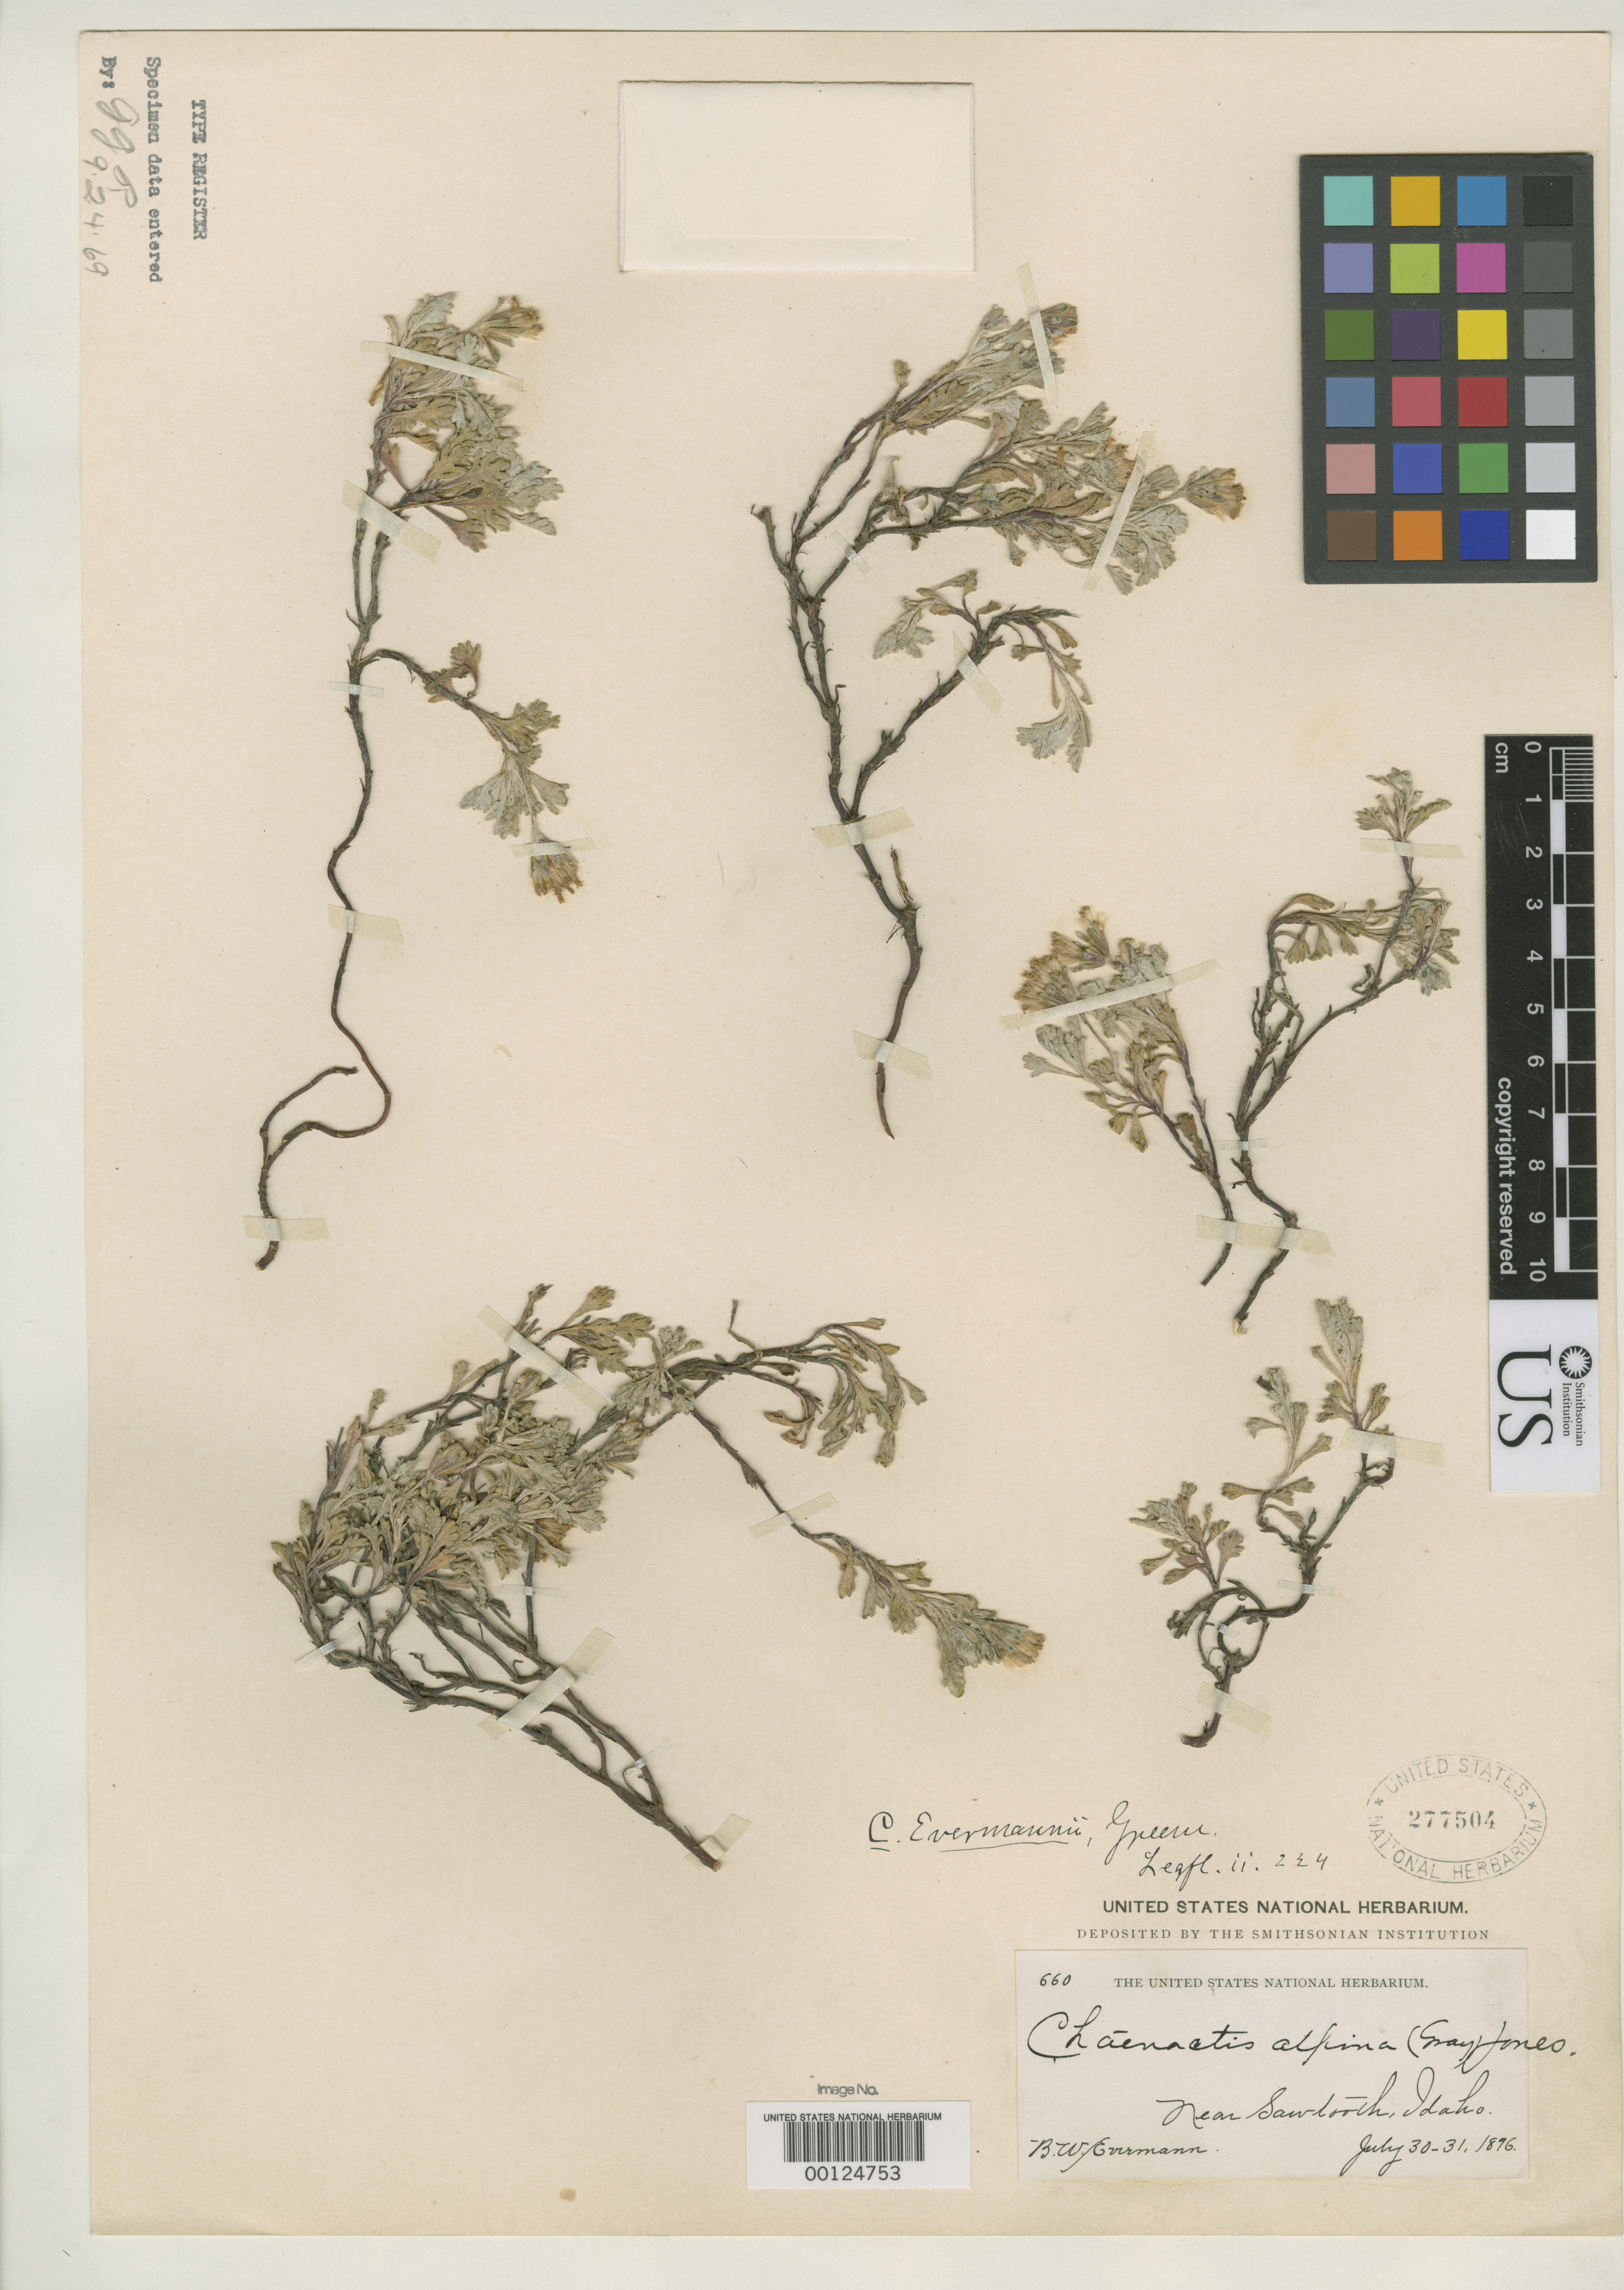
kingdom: Plantae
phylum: Tracheophyta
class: Magnoliopsida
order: Asterales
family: Asteraceae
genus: Chaenactis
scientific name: Chaenactis evermannii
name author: Greene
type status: Type Collection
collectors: B. W. Evermann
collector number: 660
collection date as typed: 30 Jul 1896 to 31 Jul 1896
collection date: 1896-07-30/1896-07-31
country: United States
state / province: Idaho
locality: Near Sawtooth.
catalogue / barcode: US 277504